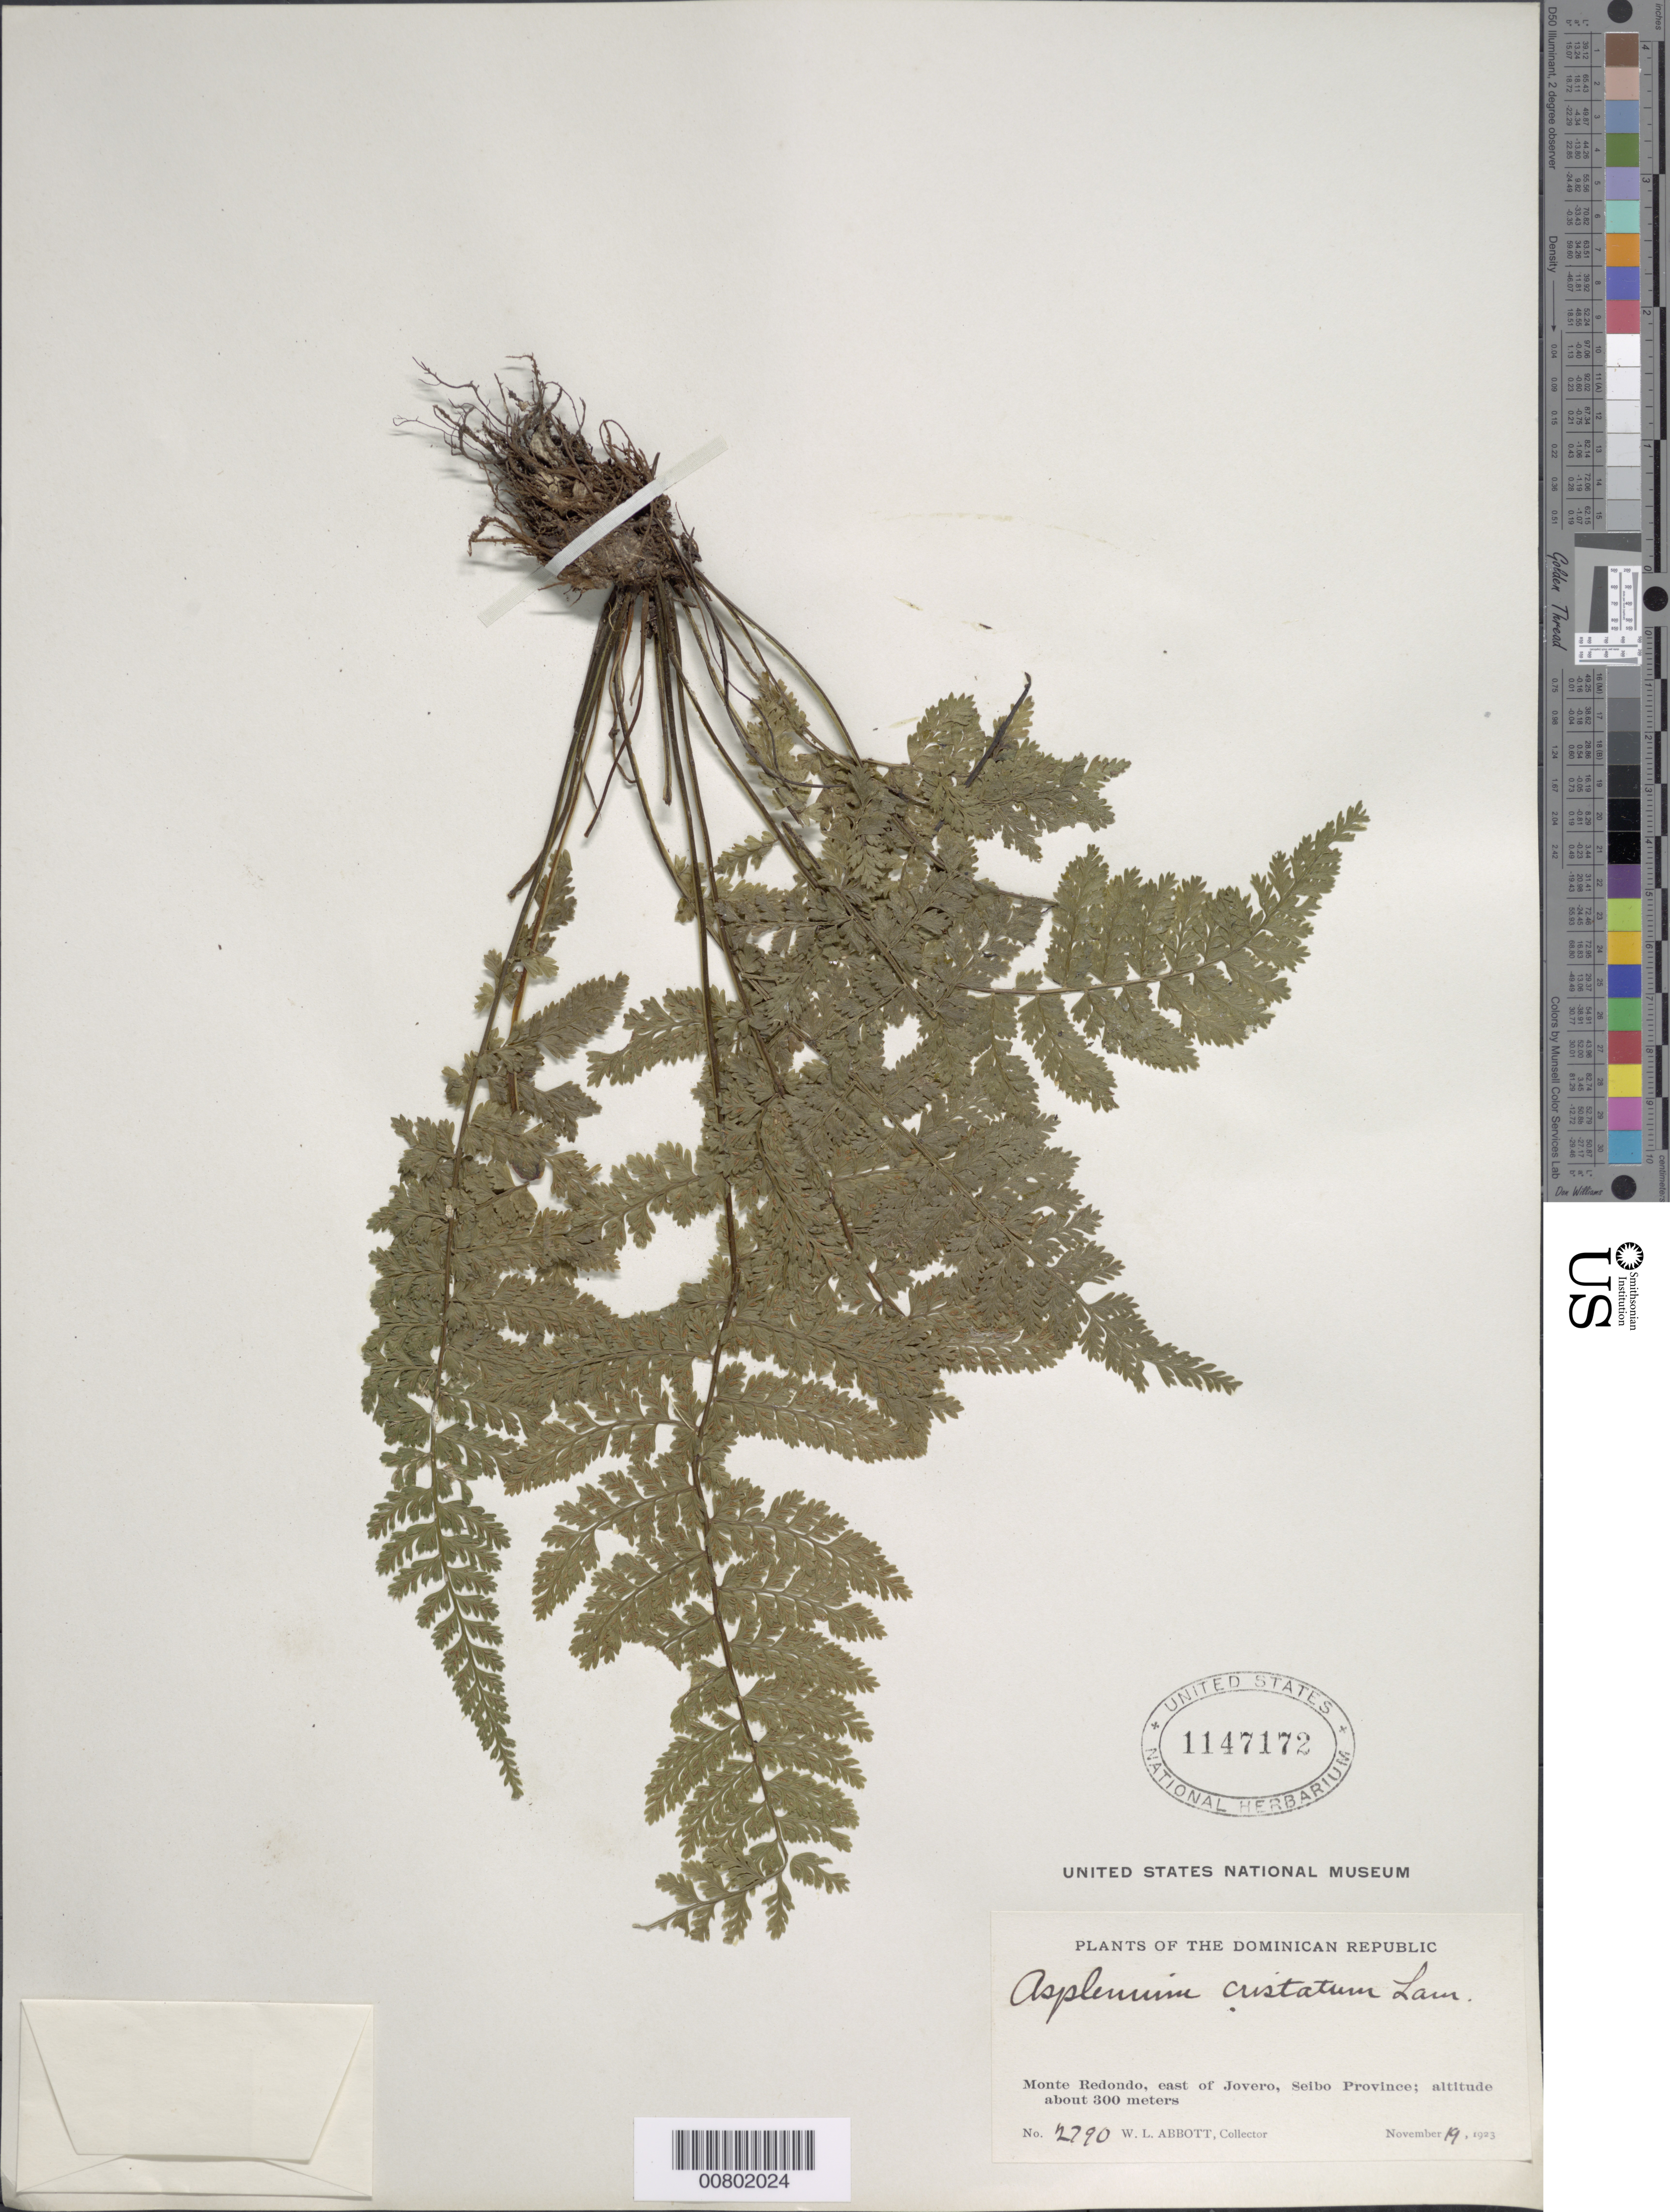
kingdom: Plantae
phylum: Tracheophyta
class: Polypodiopsida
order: Polypodiales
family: Aspleniaceae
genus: Asplenium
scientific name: Asplenium cristatum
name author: Lam.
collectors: W. L. Abbott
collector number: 2790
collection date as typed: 19 Nov 1923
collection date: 1923-11-19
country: Dominican Republic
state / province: El Seibo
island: Hispaniola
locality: Monte Redondo, E of Jovero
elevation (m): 300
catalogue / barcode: US 1147172